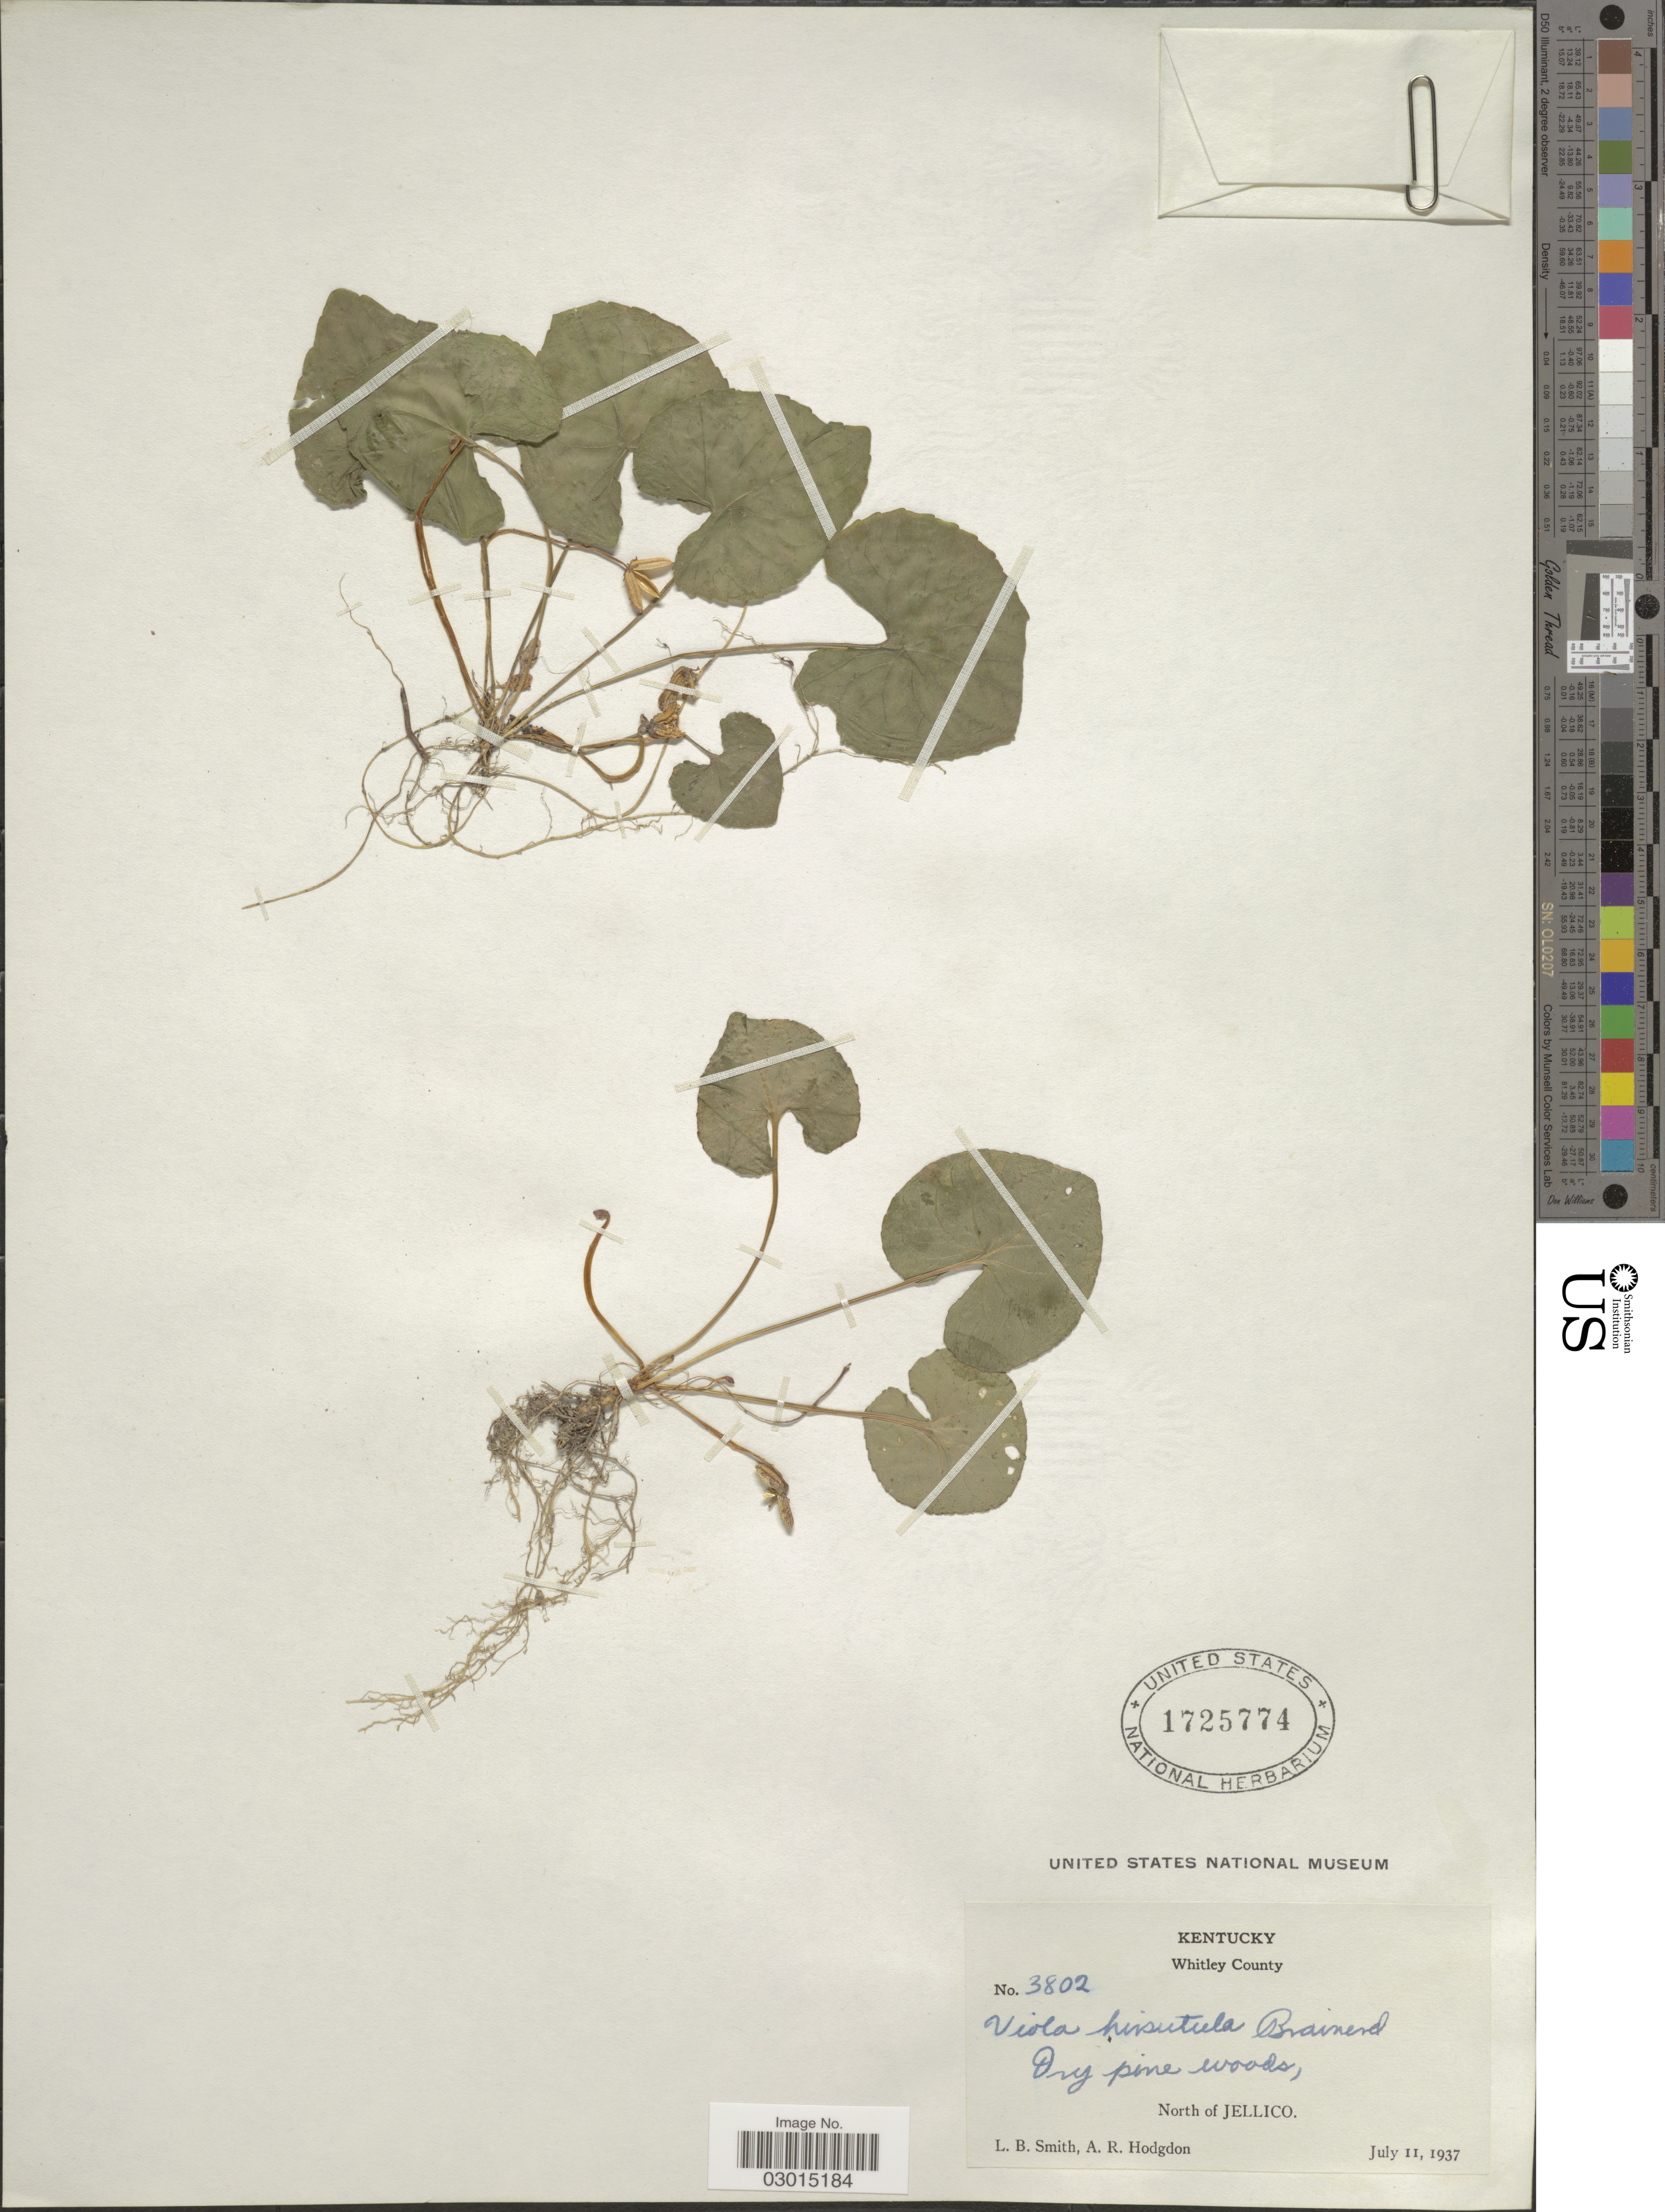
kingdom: Plantae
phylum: Tracheophyta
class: Magnoliopsida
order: Malpighiales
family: Violaceae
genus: Viola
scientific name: Viola hirsutula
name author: Brainerd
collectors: L. Smith & A. R. Hodgdon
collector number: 3802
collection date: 1937-07-11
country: United States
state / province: Kentucky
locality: Whitley County. Dry pine woods, North of Jellico.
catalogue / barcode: US 1725774